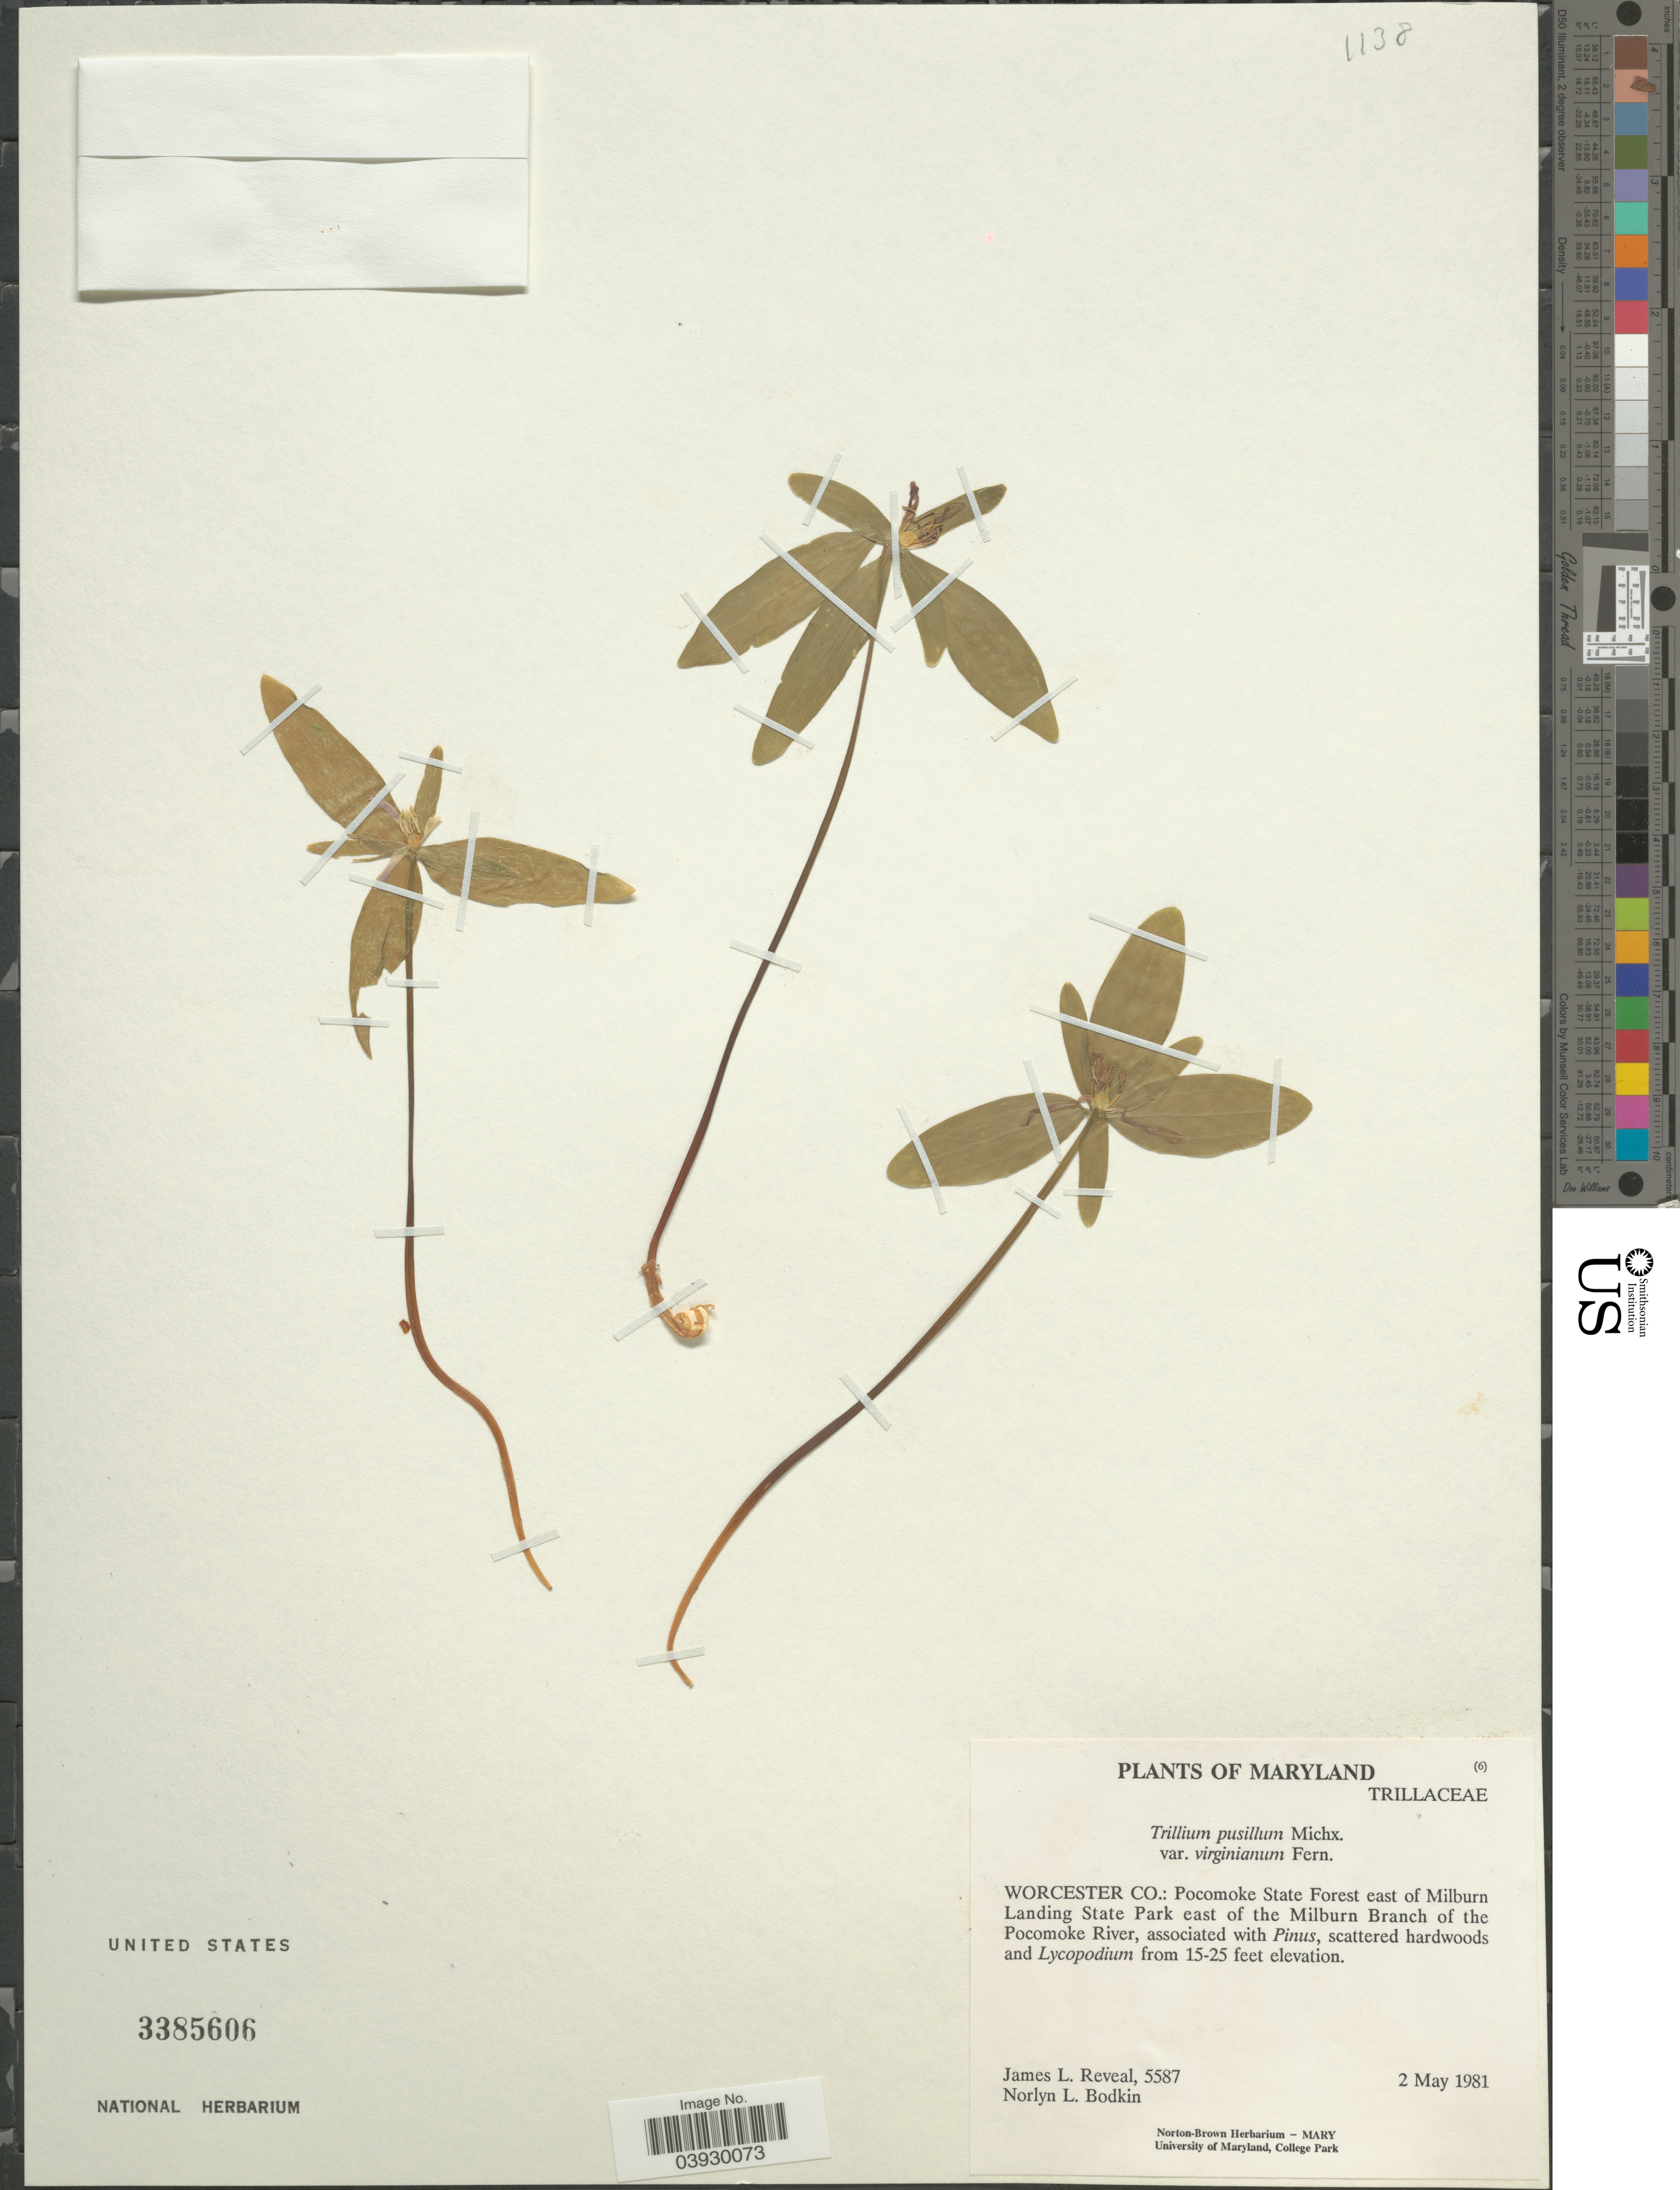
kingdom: Plantae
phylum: Tracheophyta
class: Liliopsida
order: Liliales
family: Melanthiaceae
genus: Trillium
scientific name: Trillium pusillum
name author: Michx.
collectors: J. L. Reveal & N. Bodkin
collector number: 5587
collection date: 1981-05-02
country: United States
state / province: Maryland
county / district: Worcester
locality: Worcester Co.: Pocomoke State Forest east of Milburn Landing State Park east of the Milburn Branch of the Pocomoke River.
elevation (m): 5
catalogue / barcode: US 3385606